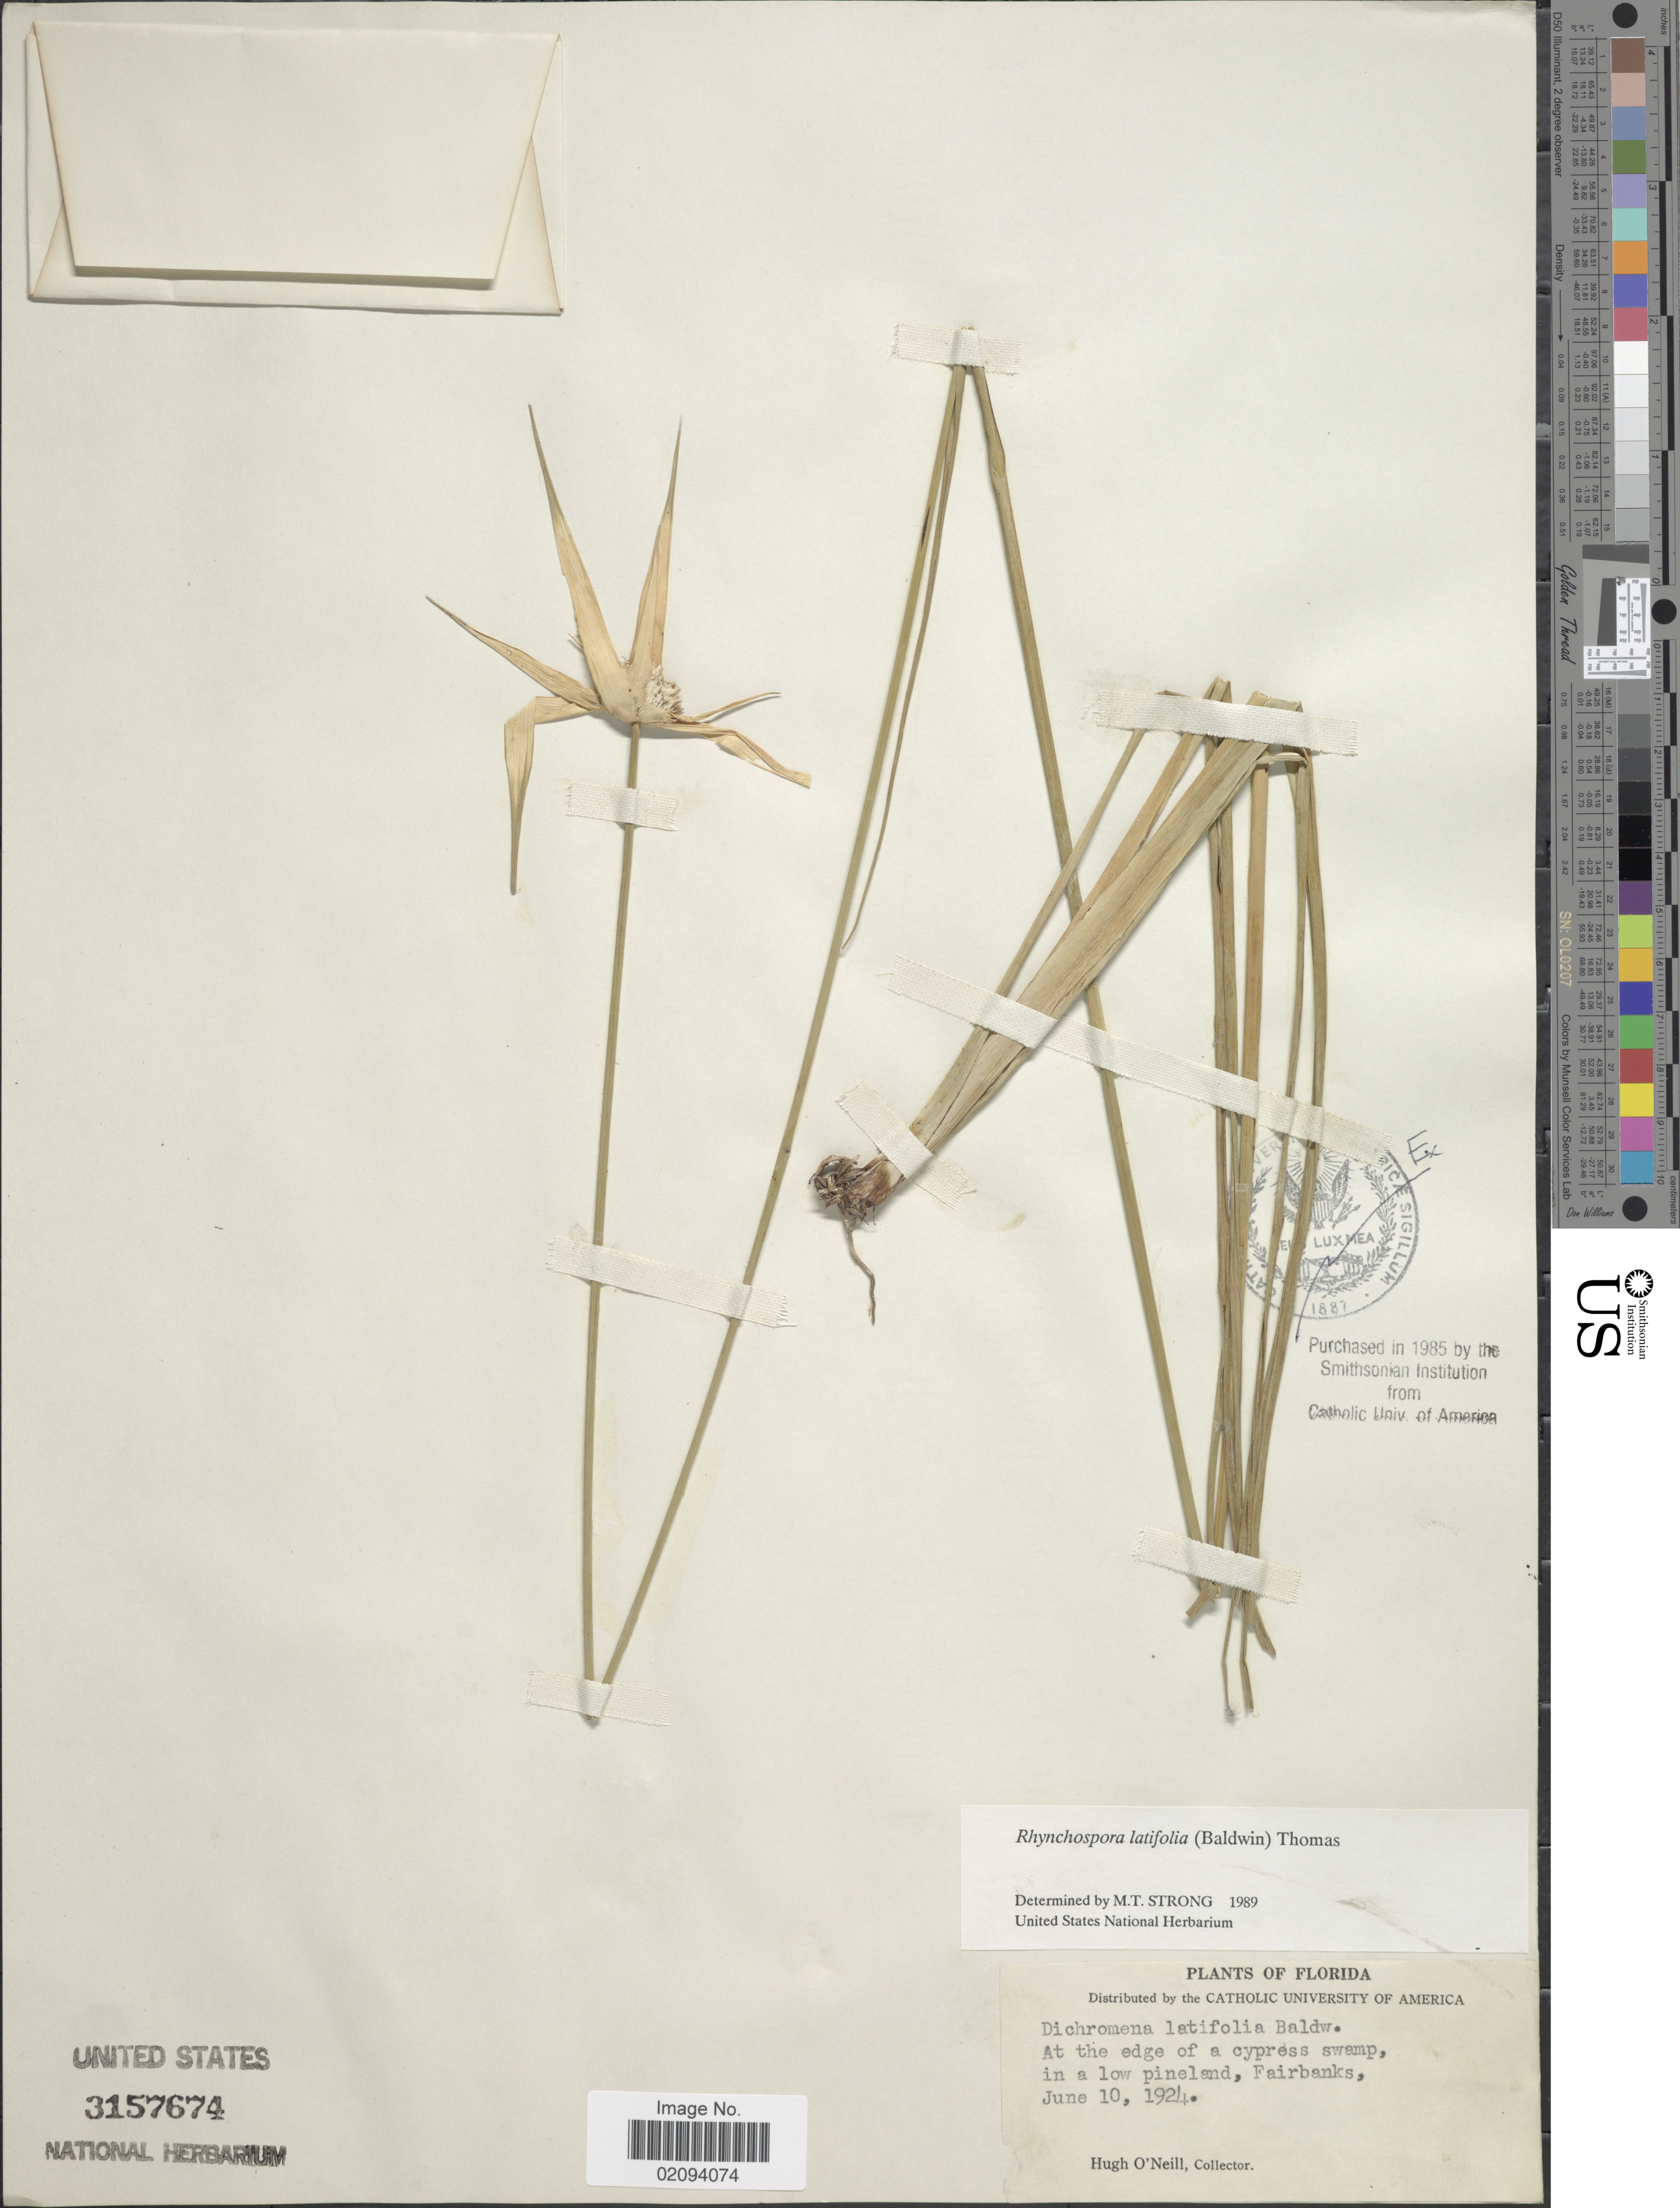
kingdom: Plantae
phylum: Tracheophyta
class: Liliopsida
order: Poales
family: Cyperaceae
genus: Rhynchospora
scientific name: Rhynchospora latifolia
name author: (Baldwin ex Elliott) W.W. Thomas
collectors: H. O'Neill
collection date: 1924-06-10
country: United States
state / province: Florida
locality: At the edge of a cypress swamp, in a low pineland, Fairbanks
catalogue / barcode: US 3157674